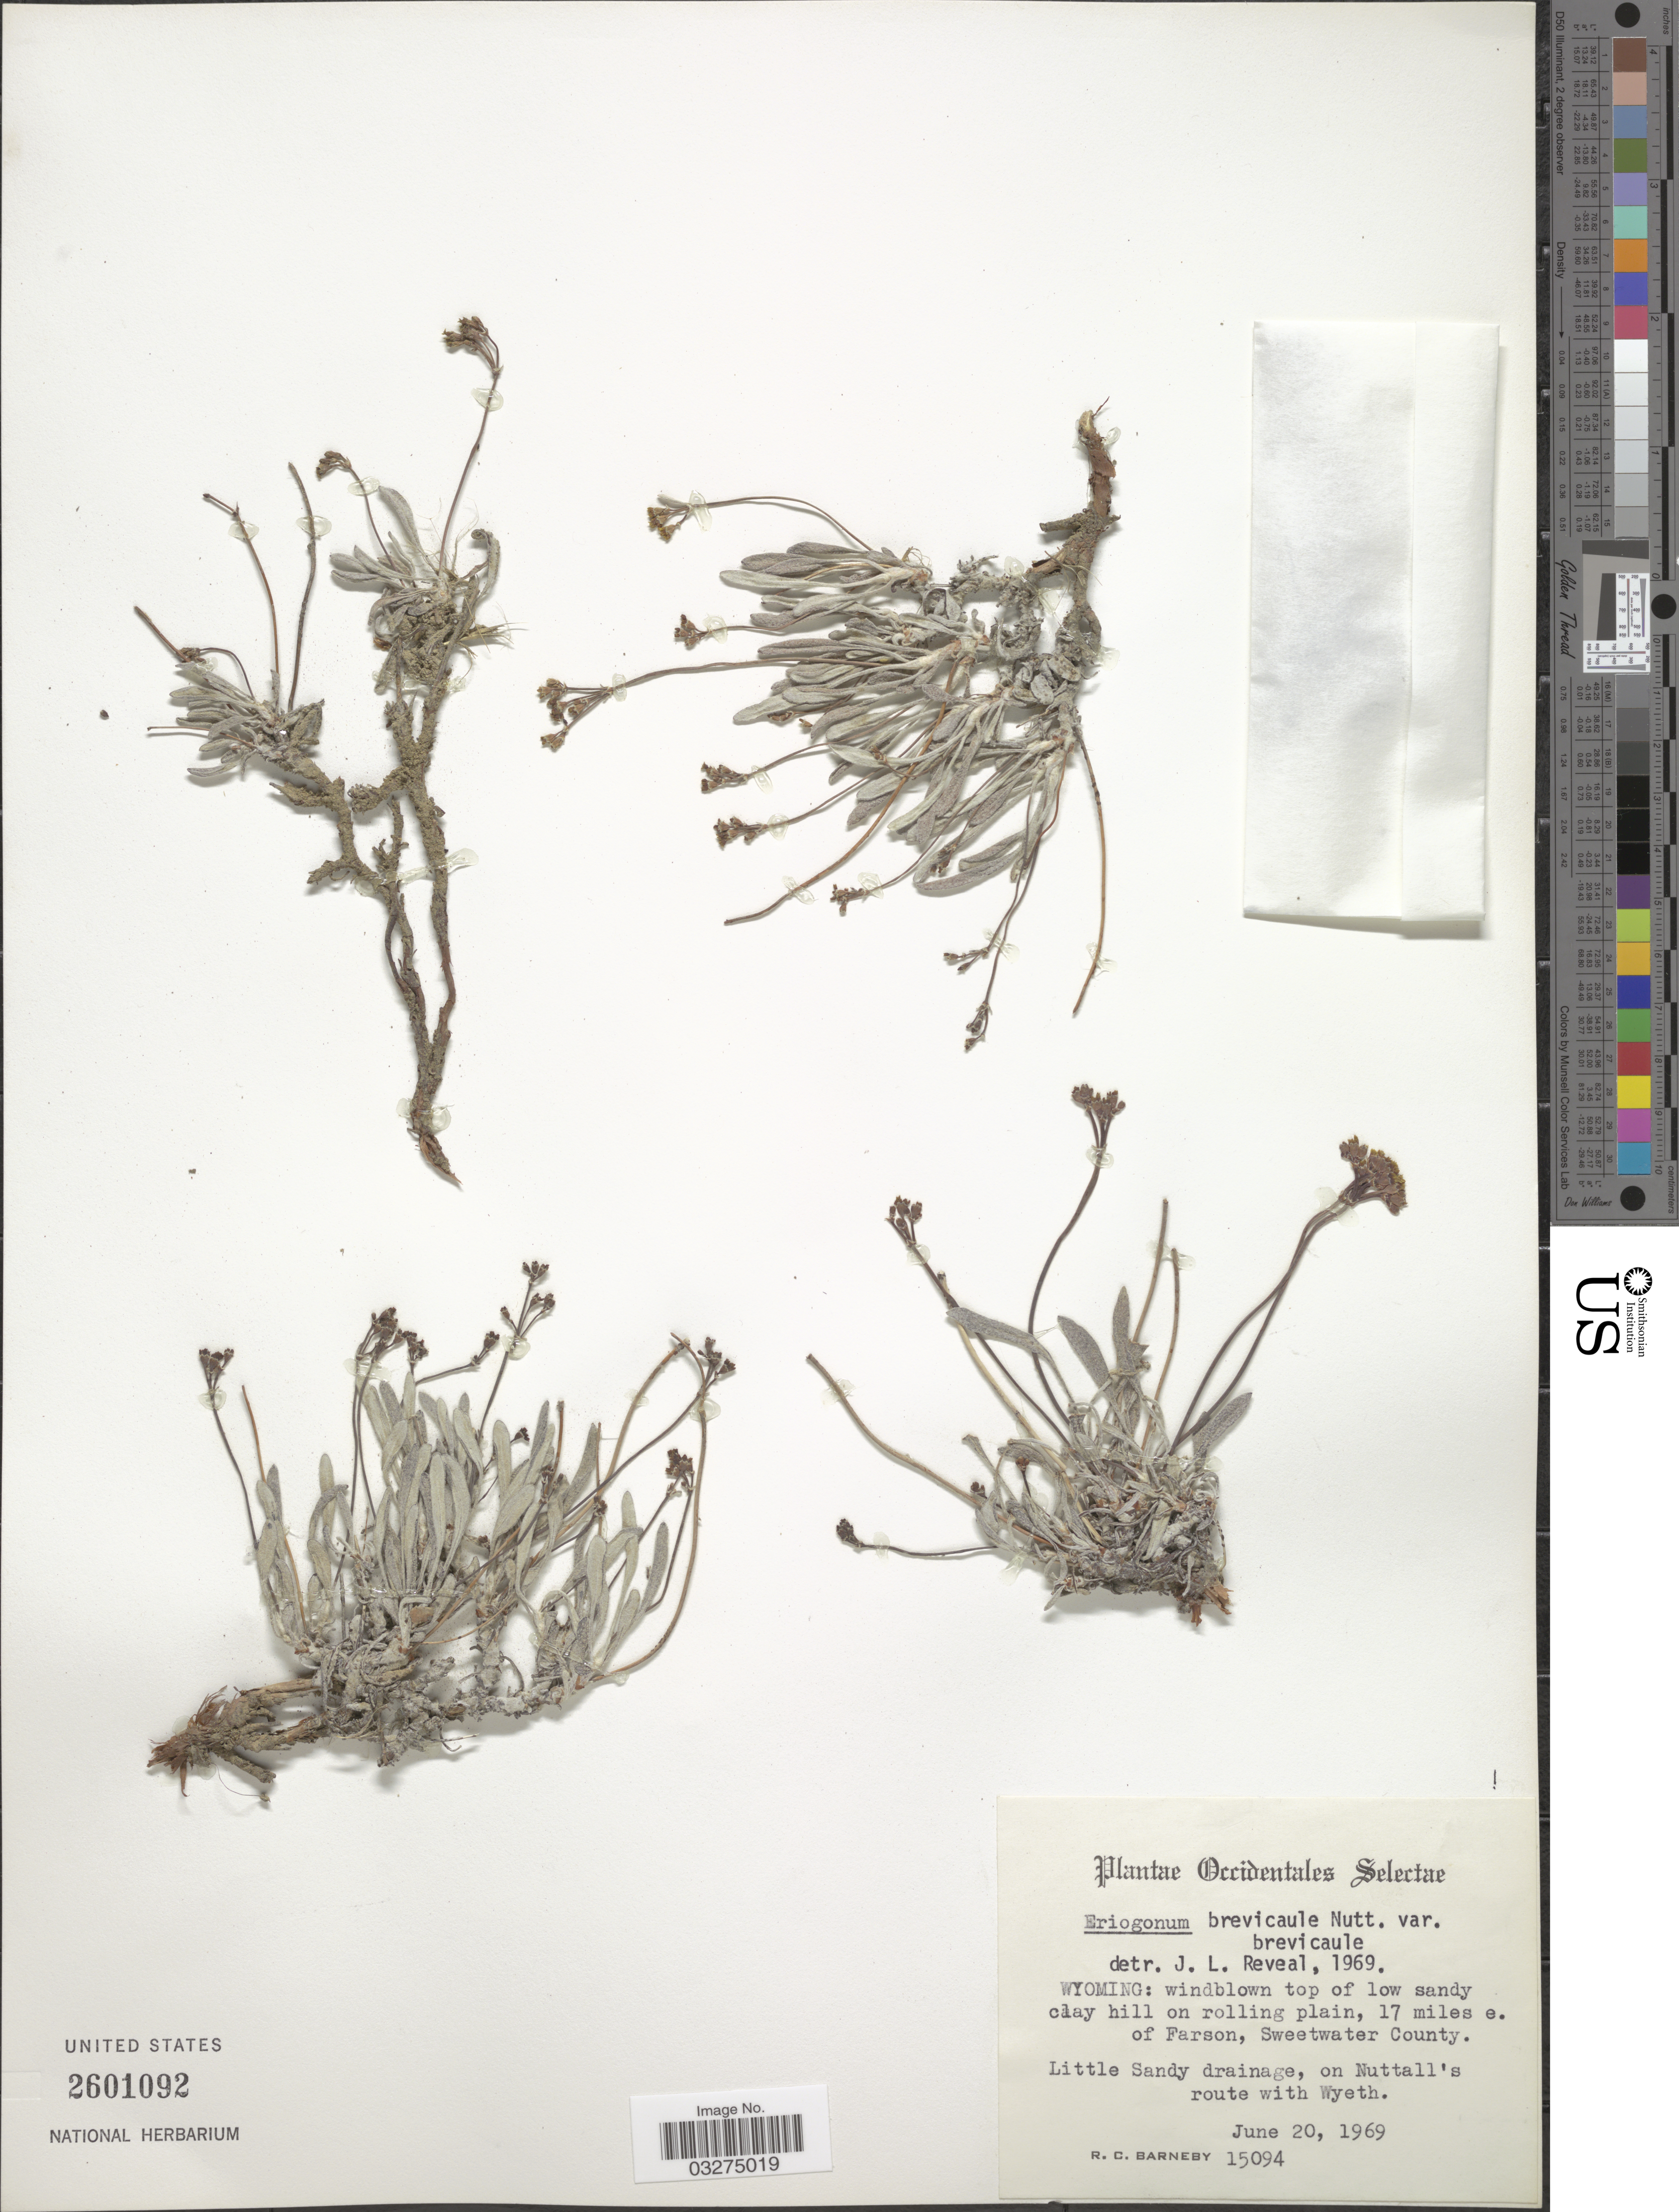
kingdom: Plantae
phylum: Tracheophyta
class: Magnoliopsida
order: Caryophyllales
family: Polygonaceae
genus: Eriogonum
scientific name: Eriogonum brevicaule var. brevicaule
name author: Nutt.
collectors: R. C. Barneby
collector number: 15094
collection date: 1969-06-20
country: United States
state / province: Wyoming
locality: Occidentales. 17 miles e. of Farson, Sweetwater County. Little Sandy drainage, on Nuttall's route with Wyeth.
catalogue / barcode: US 2601092